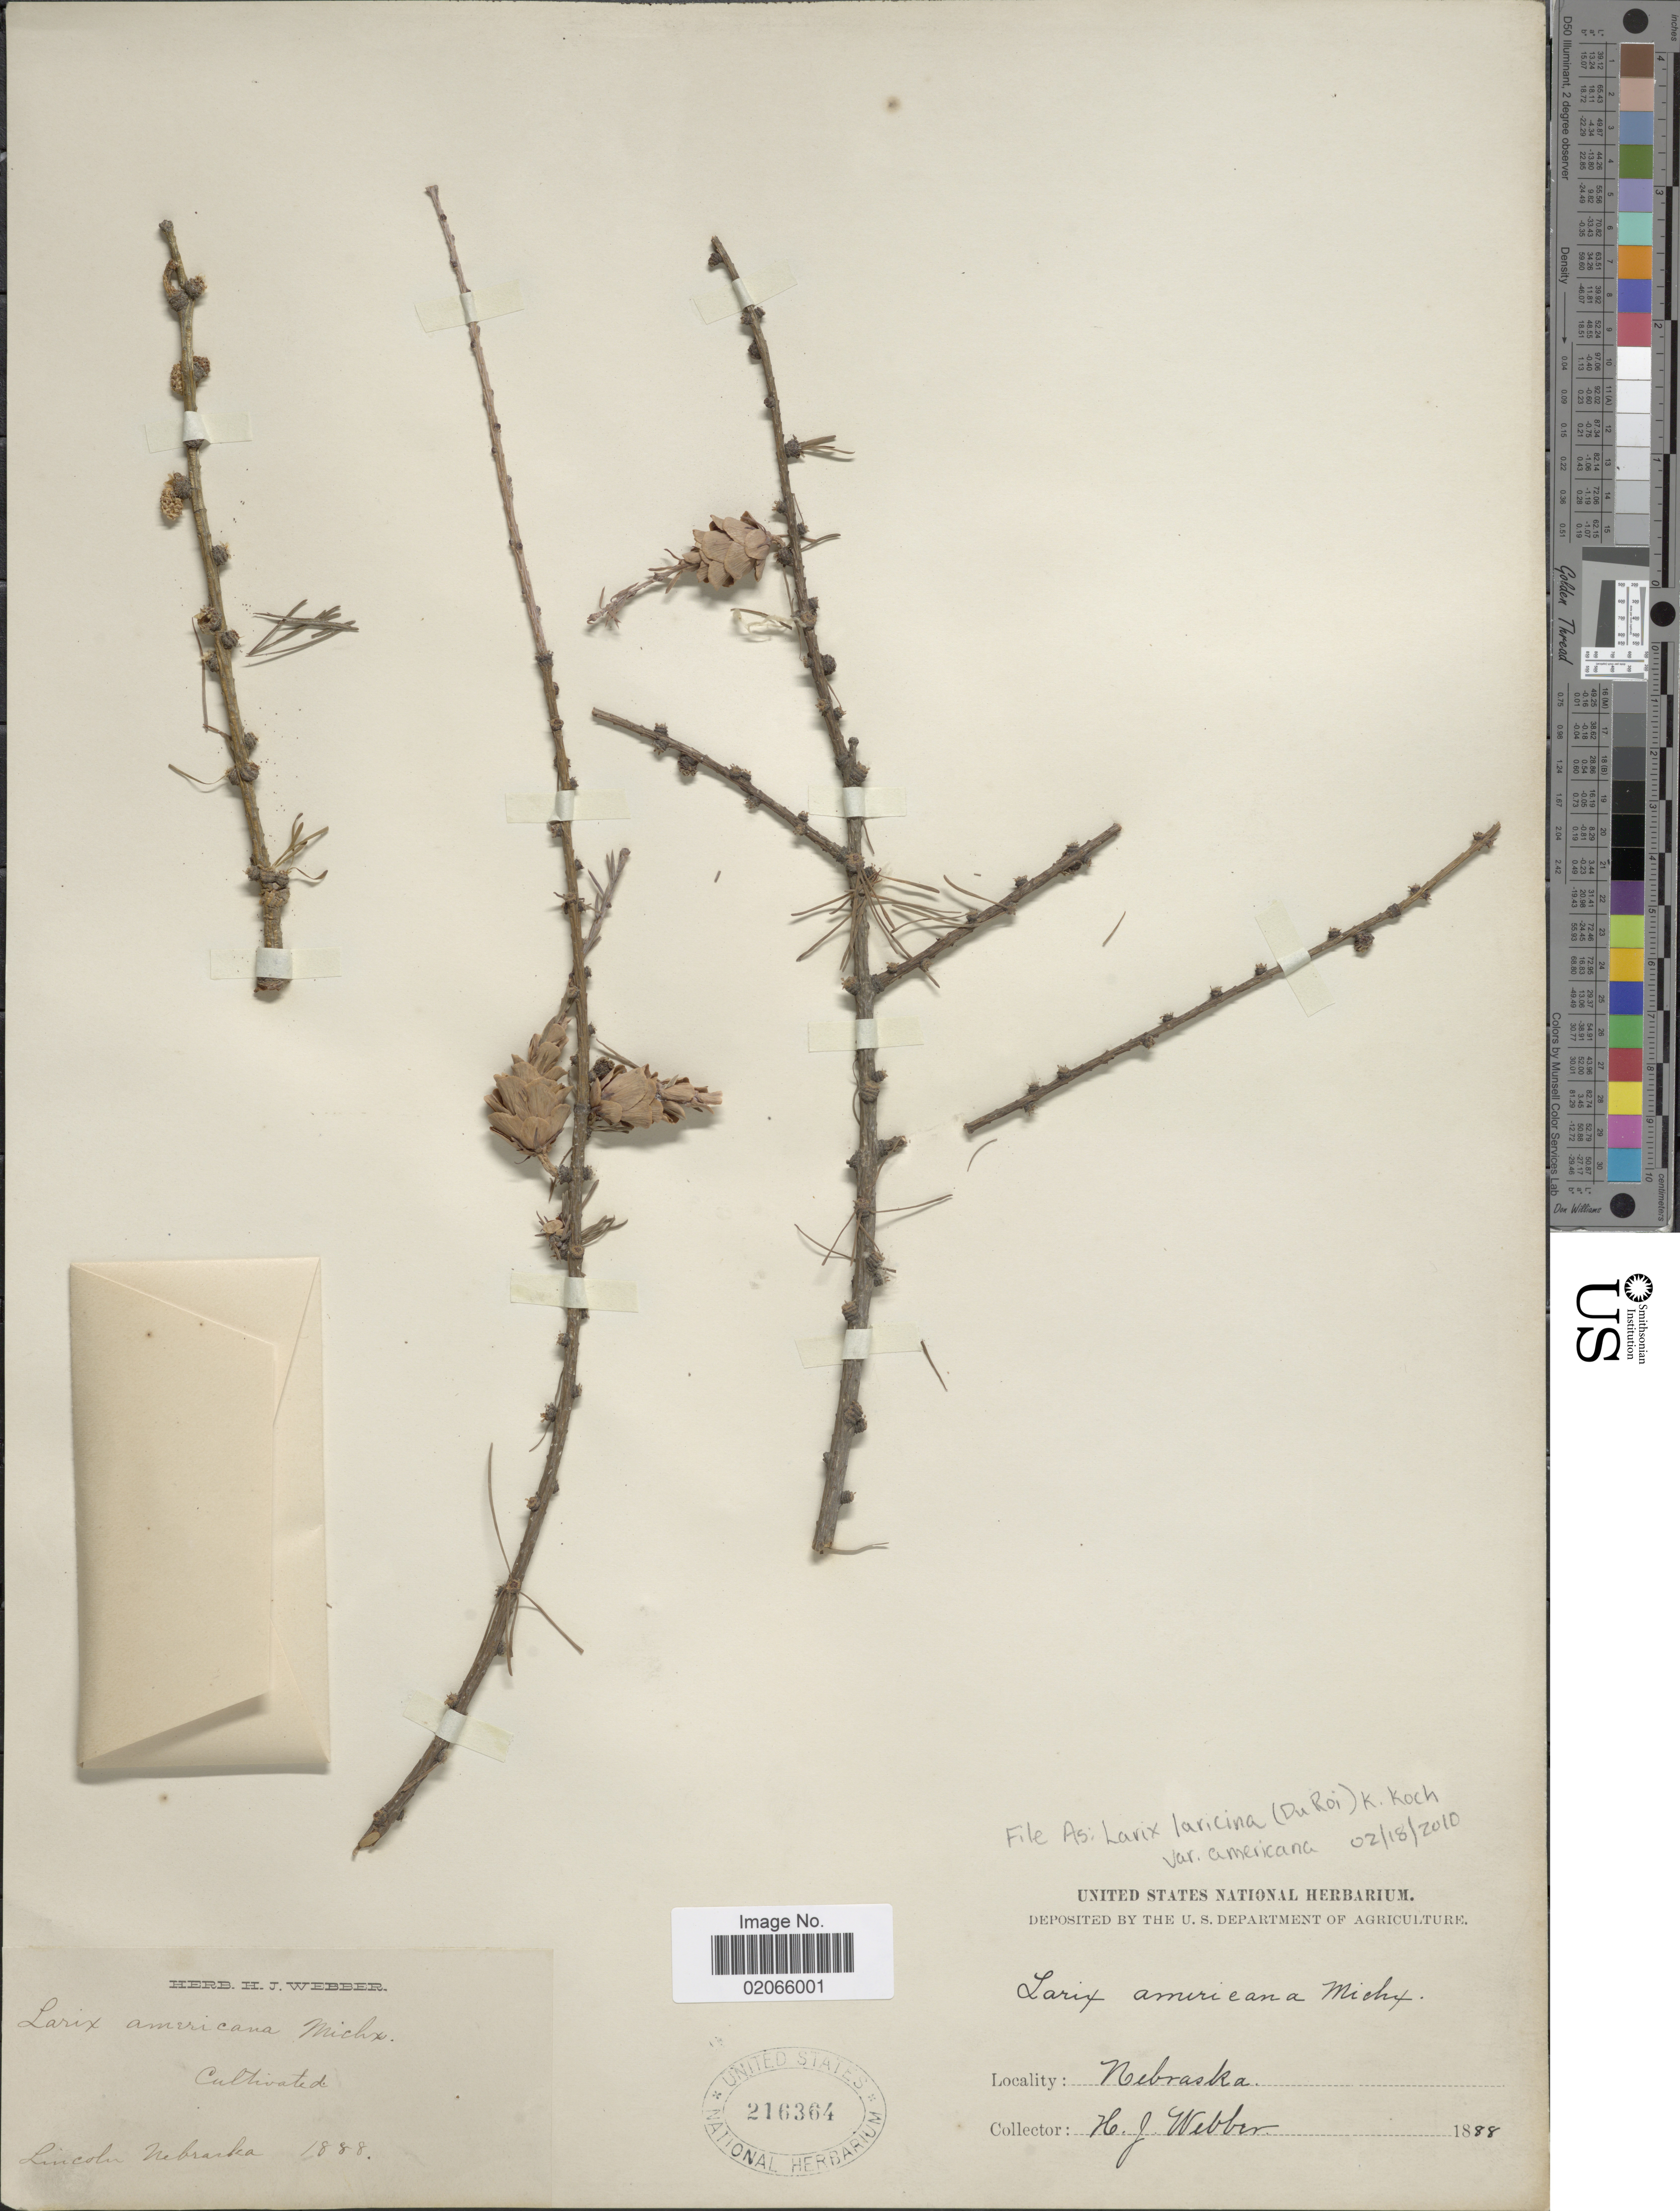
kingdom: Plantae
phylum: Tracheophyta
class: Pinopsida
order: Pinales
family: Pinaceae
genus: Larix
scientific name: Larix laricina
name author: (Du Roi) K. Koch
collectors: H. Webber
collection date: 1888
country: United States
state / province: Nebraska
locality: Lincoln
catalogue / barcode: US 216364